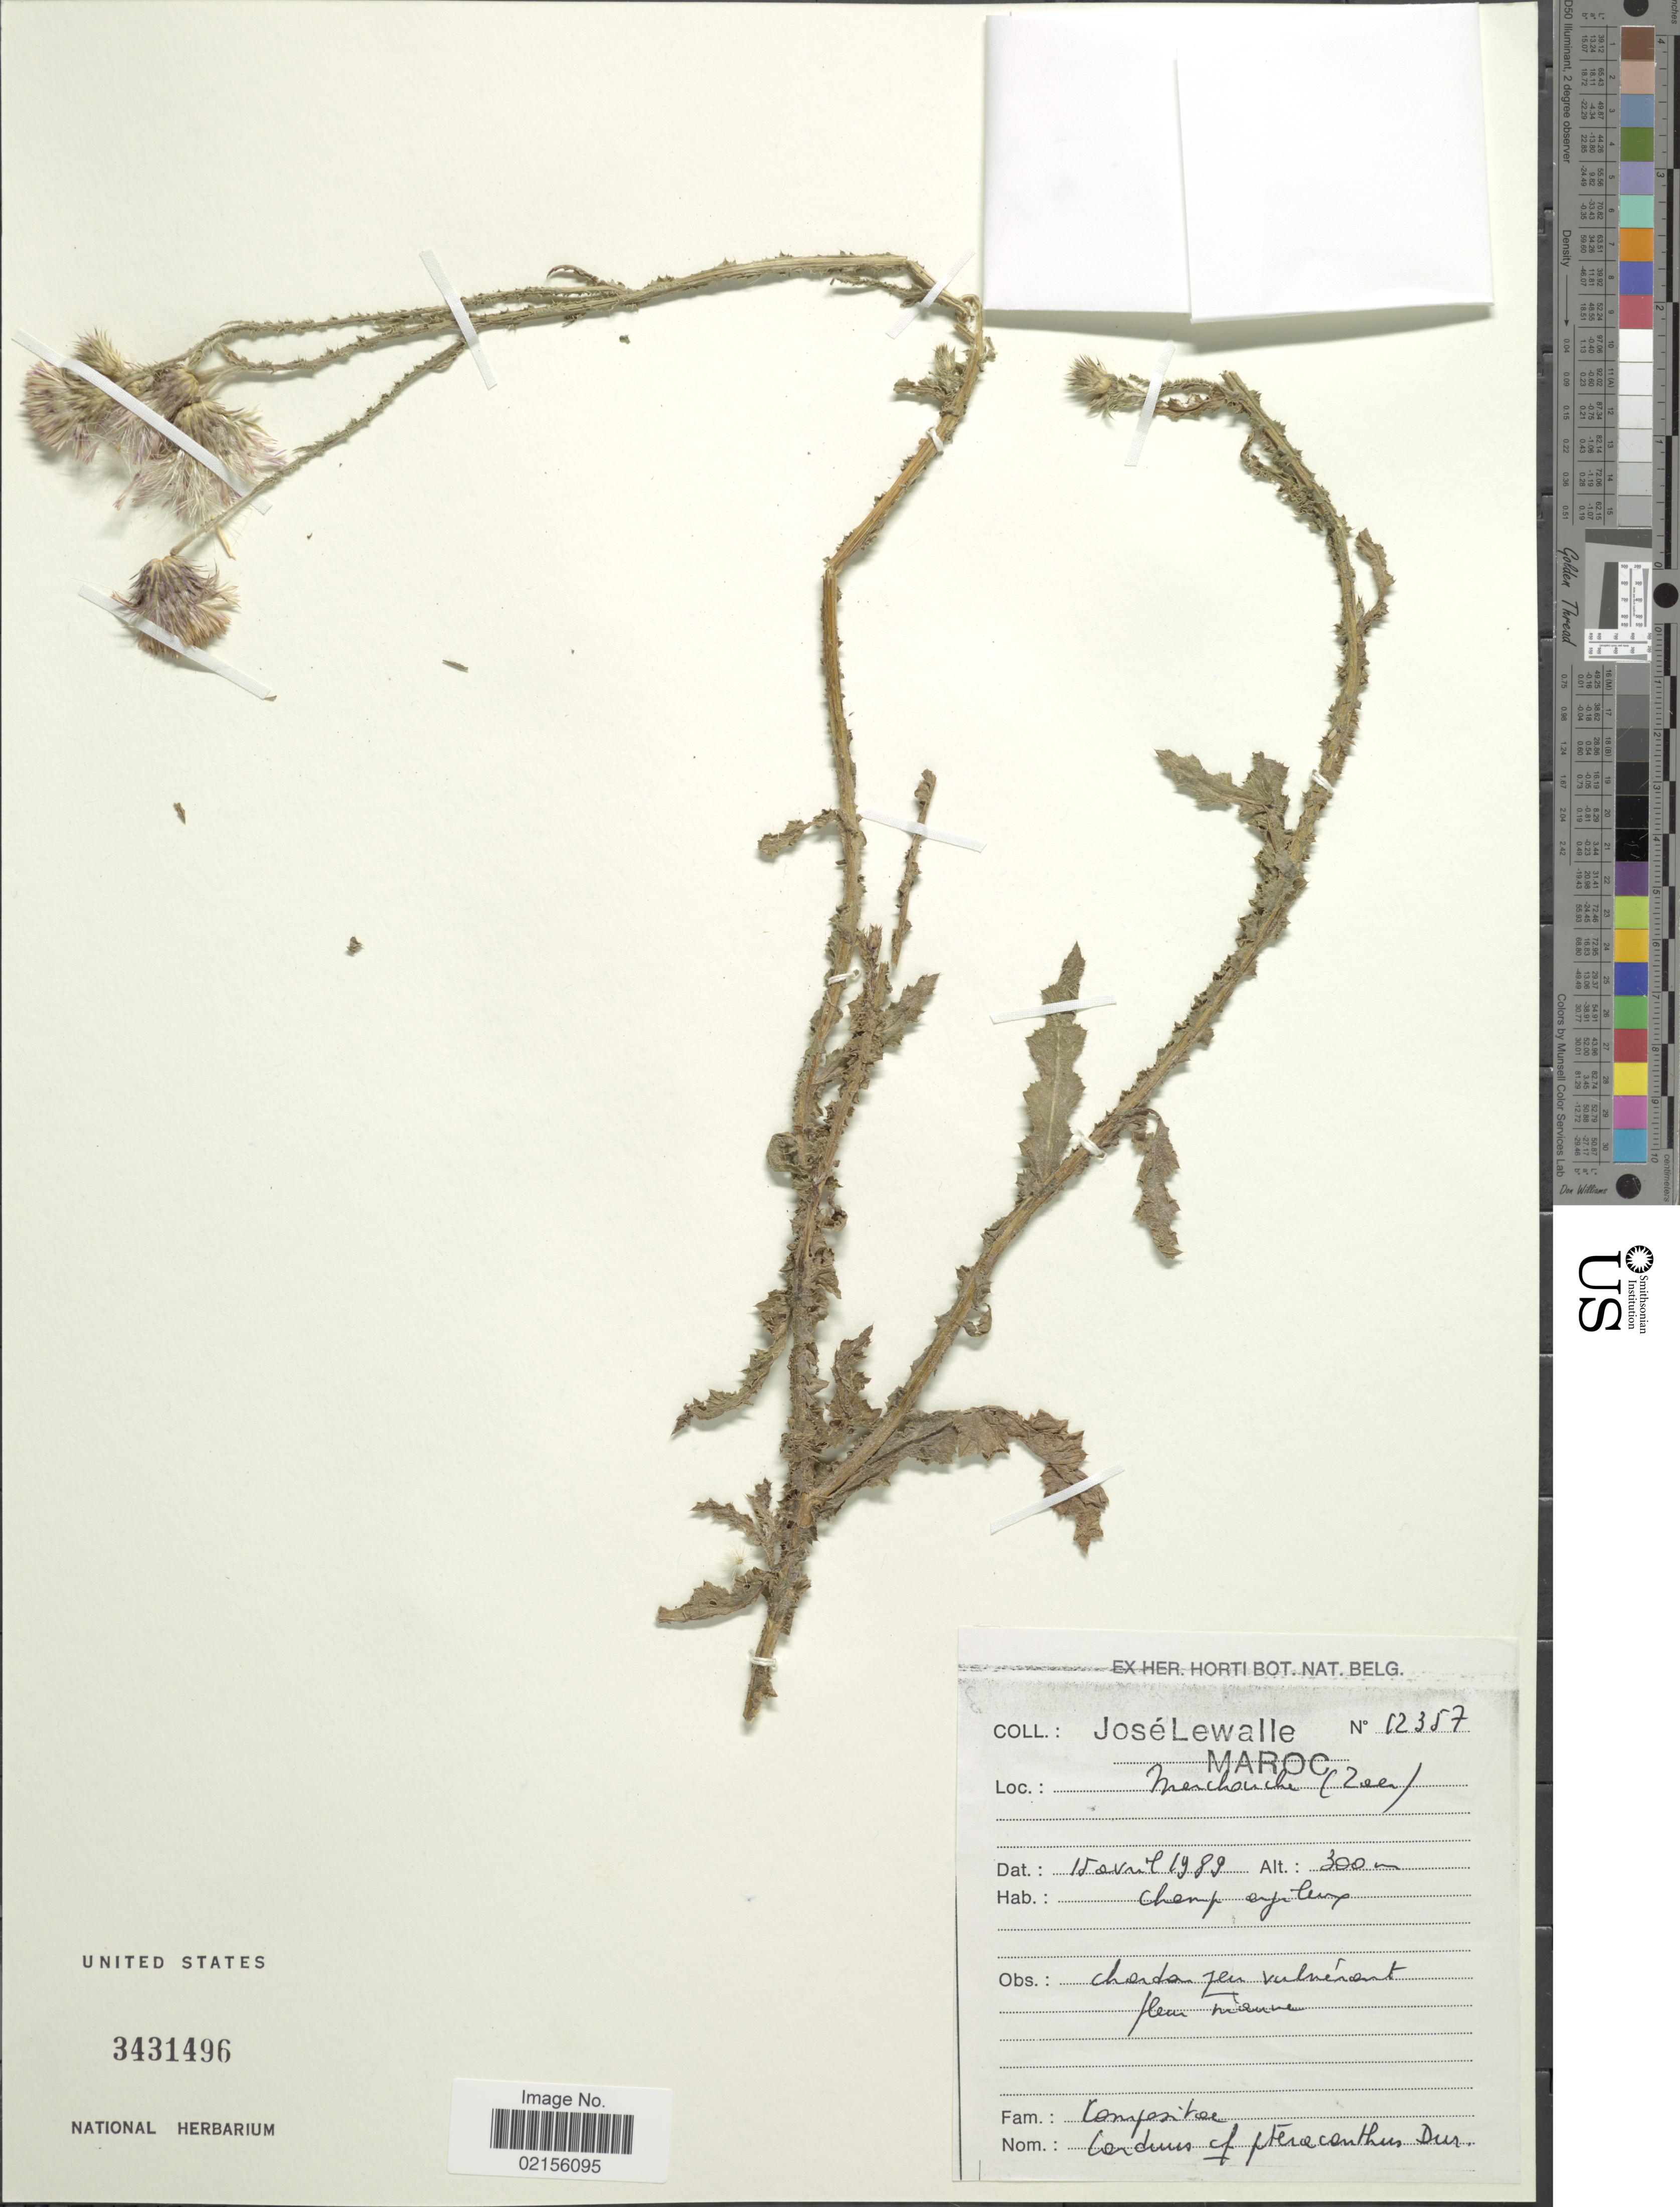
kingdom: Plantae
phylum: Tracheophyta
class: Magnoliopsida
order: Asterales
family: Asteraceae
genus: Carduus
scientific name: Carduus pteracanthus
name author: Durieu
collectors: J. Lewalle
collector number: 12357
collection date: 1989-04-15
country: Morocco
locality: Merchouche (Zaer)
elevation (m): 300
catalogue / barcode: US 3431496